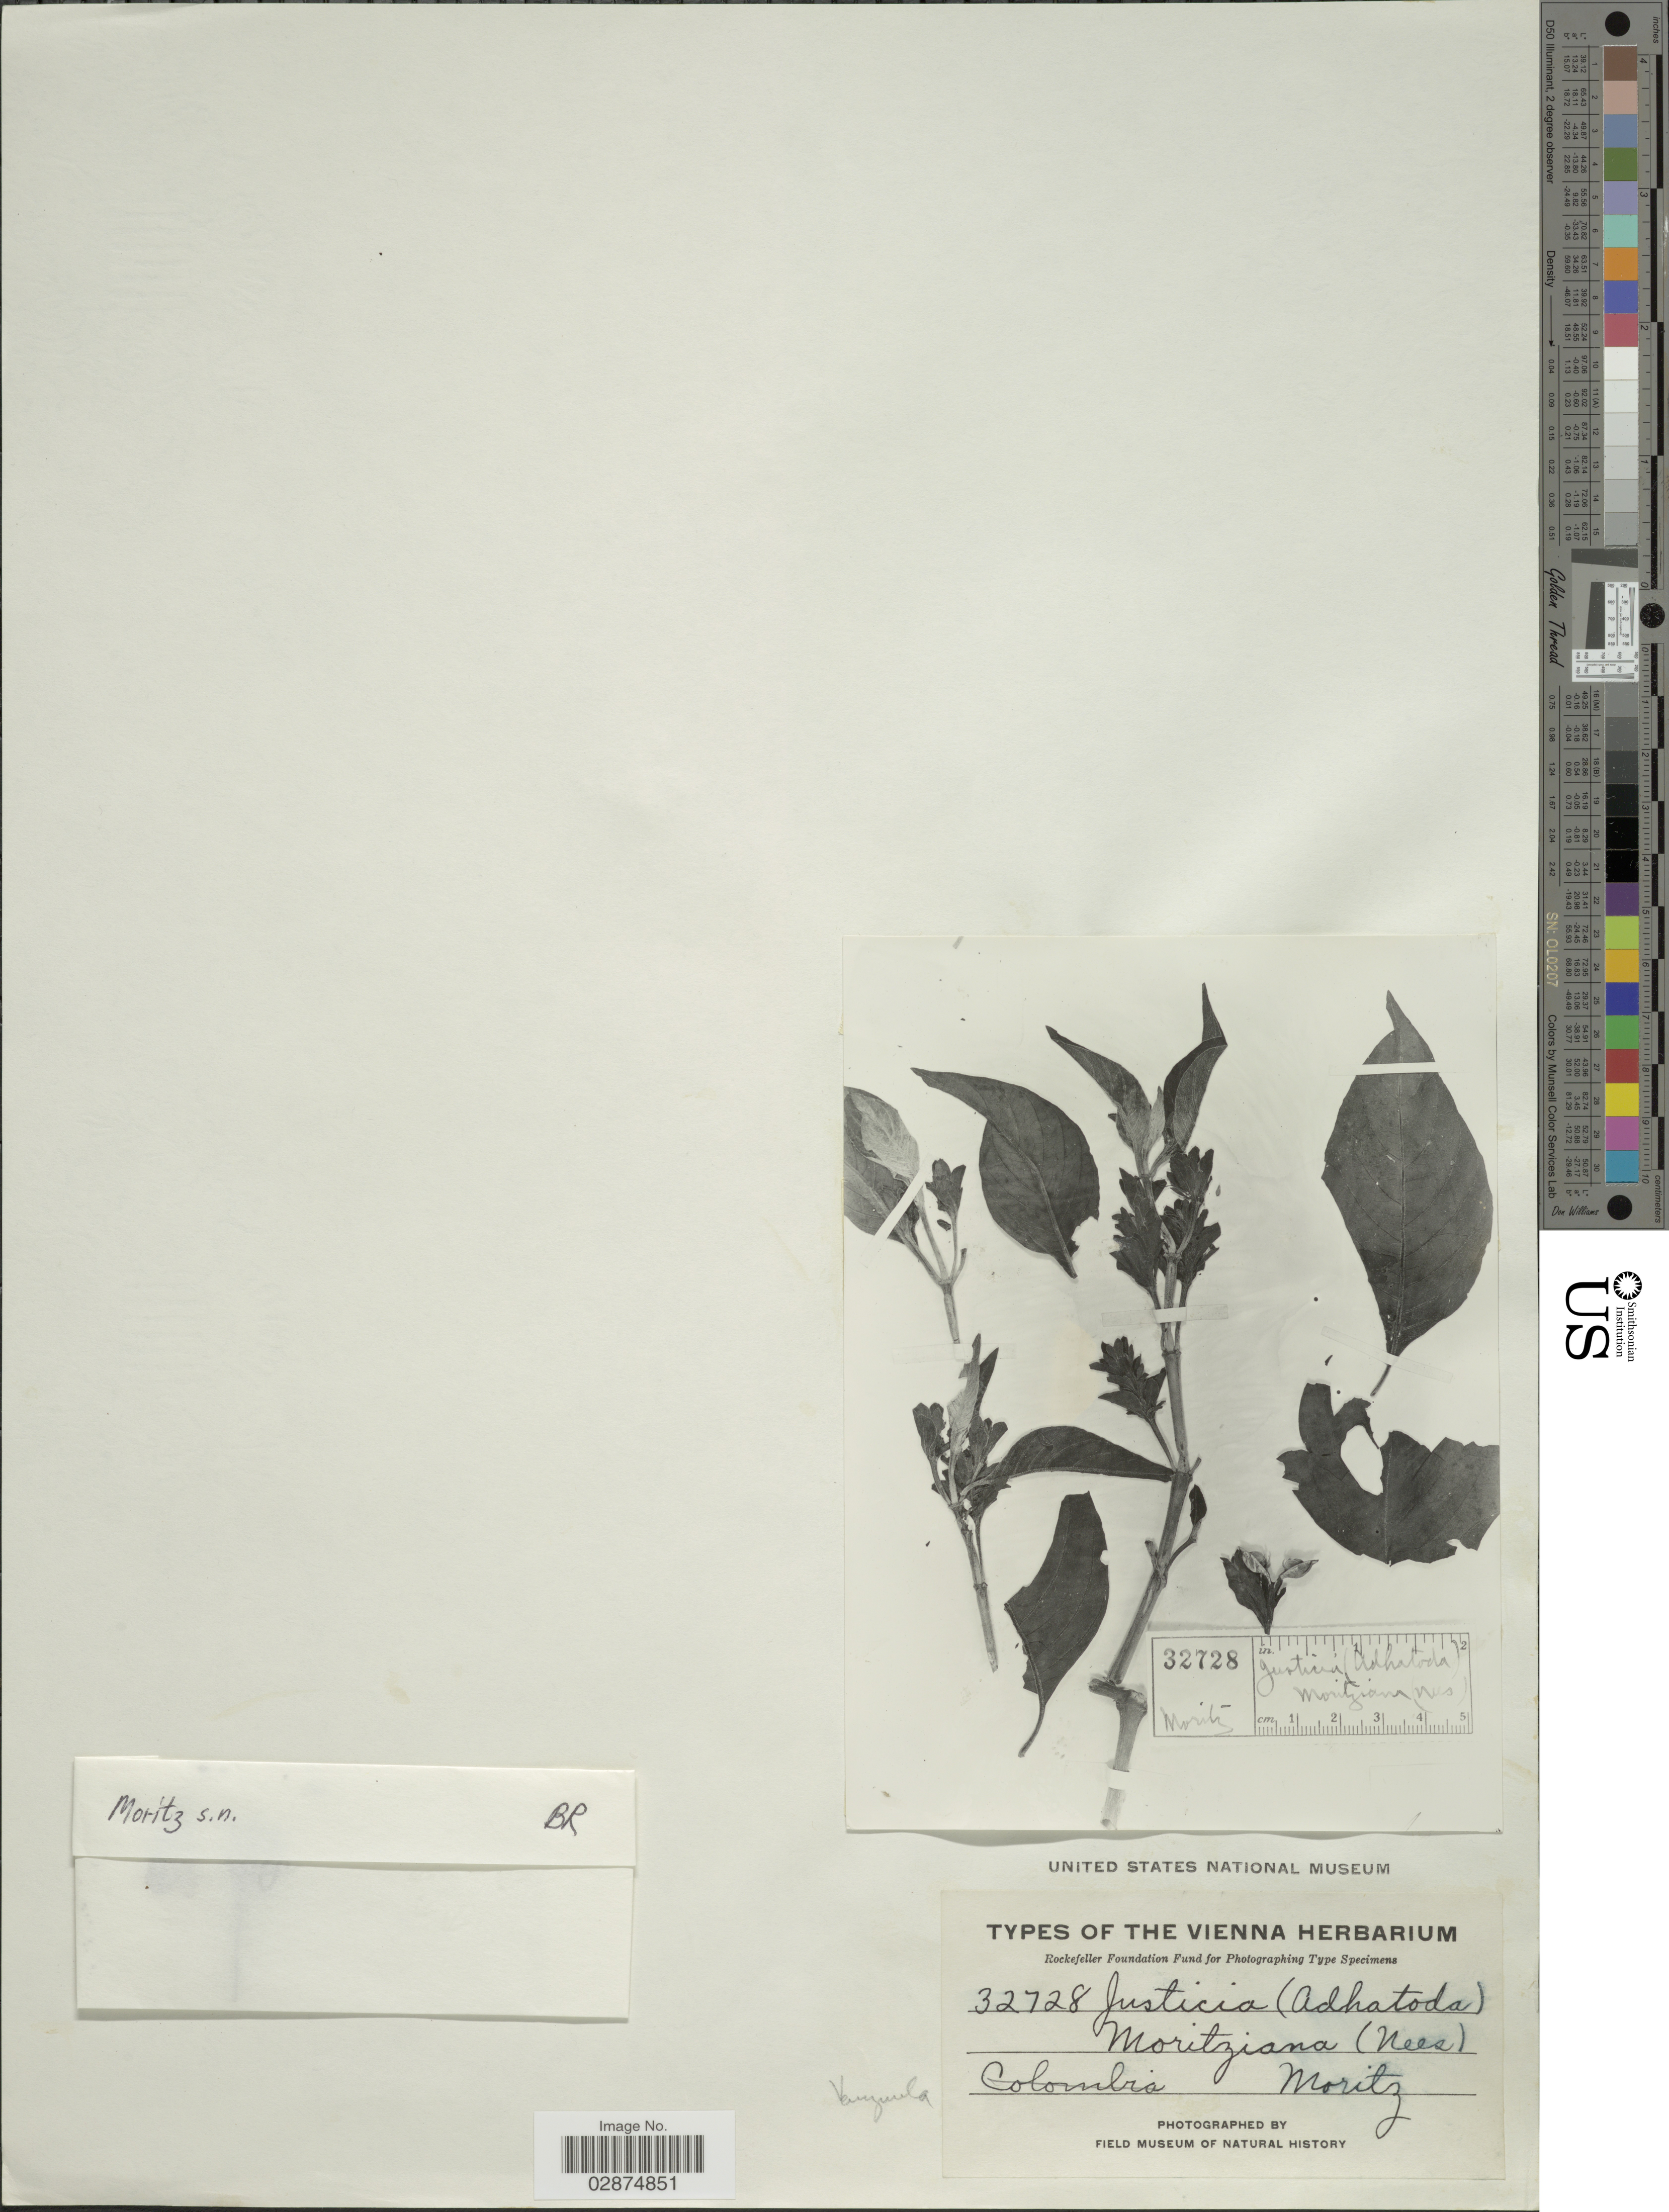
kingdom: Plantae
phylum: Tracheophyta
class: Magnoliopsida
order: Lamiales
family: Acanthaceae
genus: Poikilacanthus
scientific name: Poikilacanthus moritzianus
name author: (Nees) Lindau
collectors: Moritz, --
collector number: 32728?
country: Venezuela